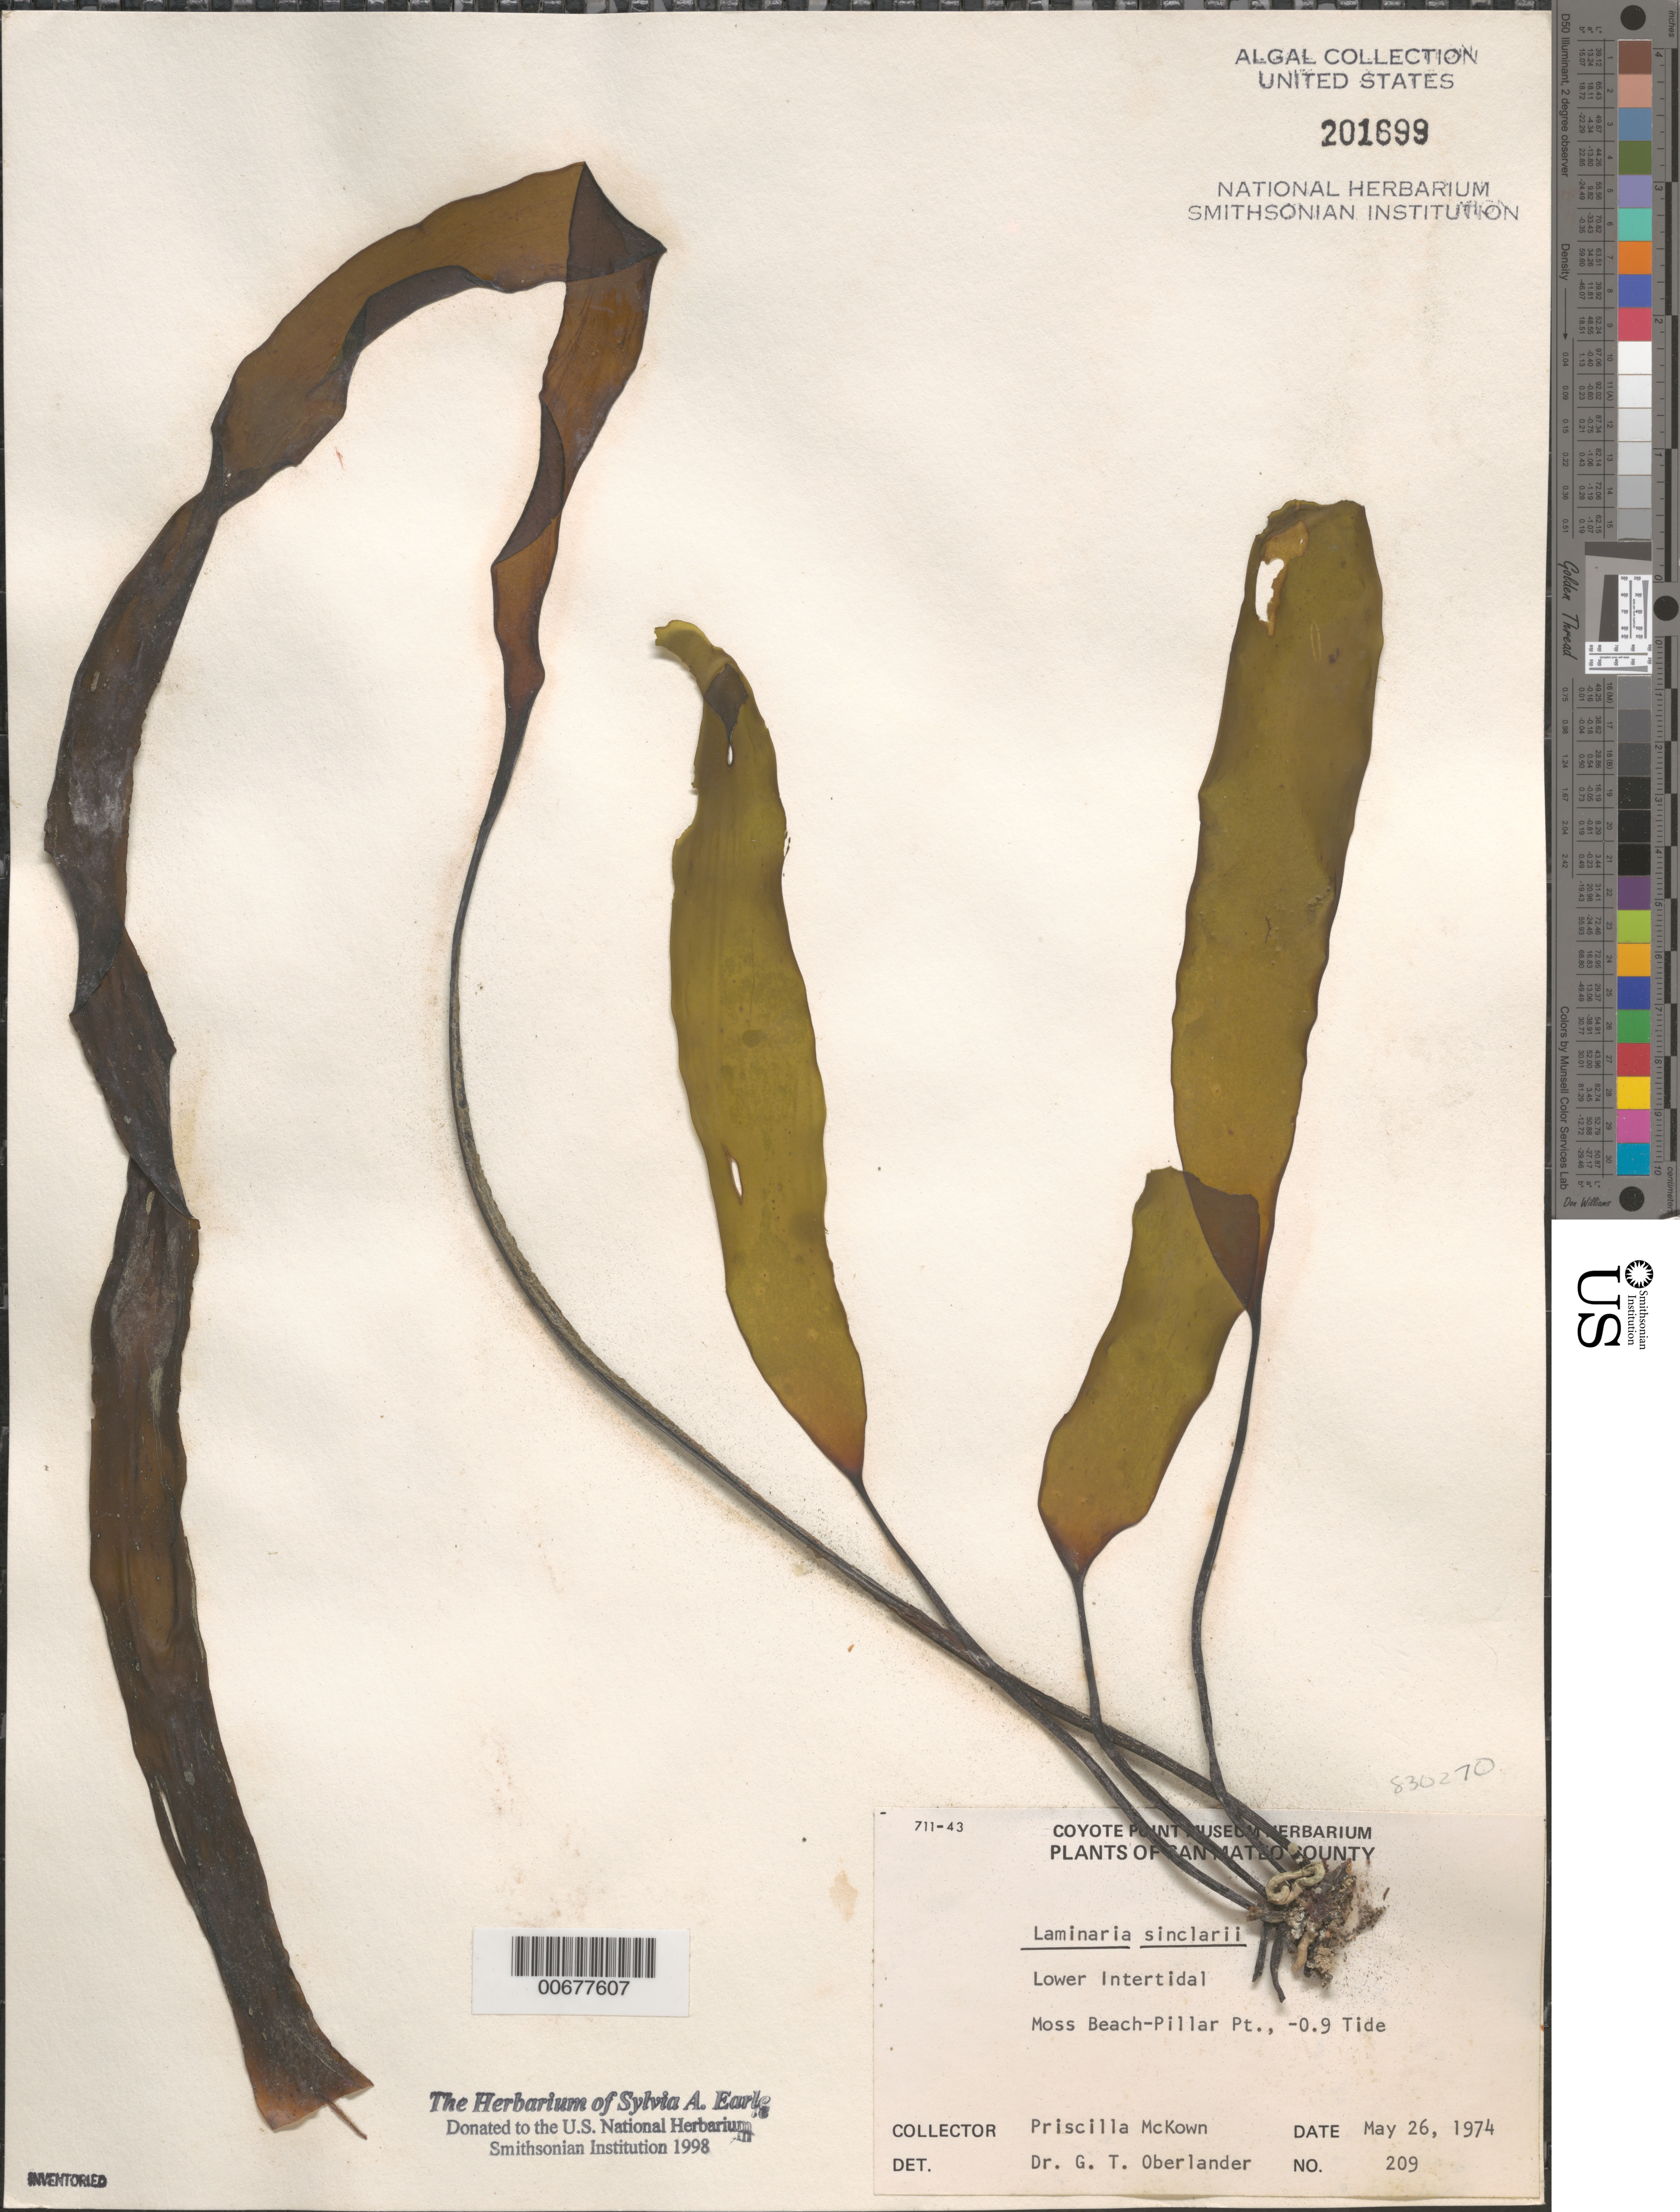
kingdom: Chromista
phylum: Ochrophyta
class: Phaeophyceae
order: Laminariales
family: Laminariaceae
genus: Laminaria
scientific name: Laminaria sinclairii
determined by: Oberlander, G. T.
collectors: P. McKown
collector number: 209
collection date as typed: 26 May 1974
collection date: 1974-05-26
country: United States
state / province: California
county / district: San Mateo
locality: Moss Beach, Pillar Point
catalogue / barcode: US 201699